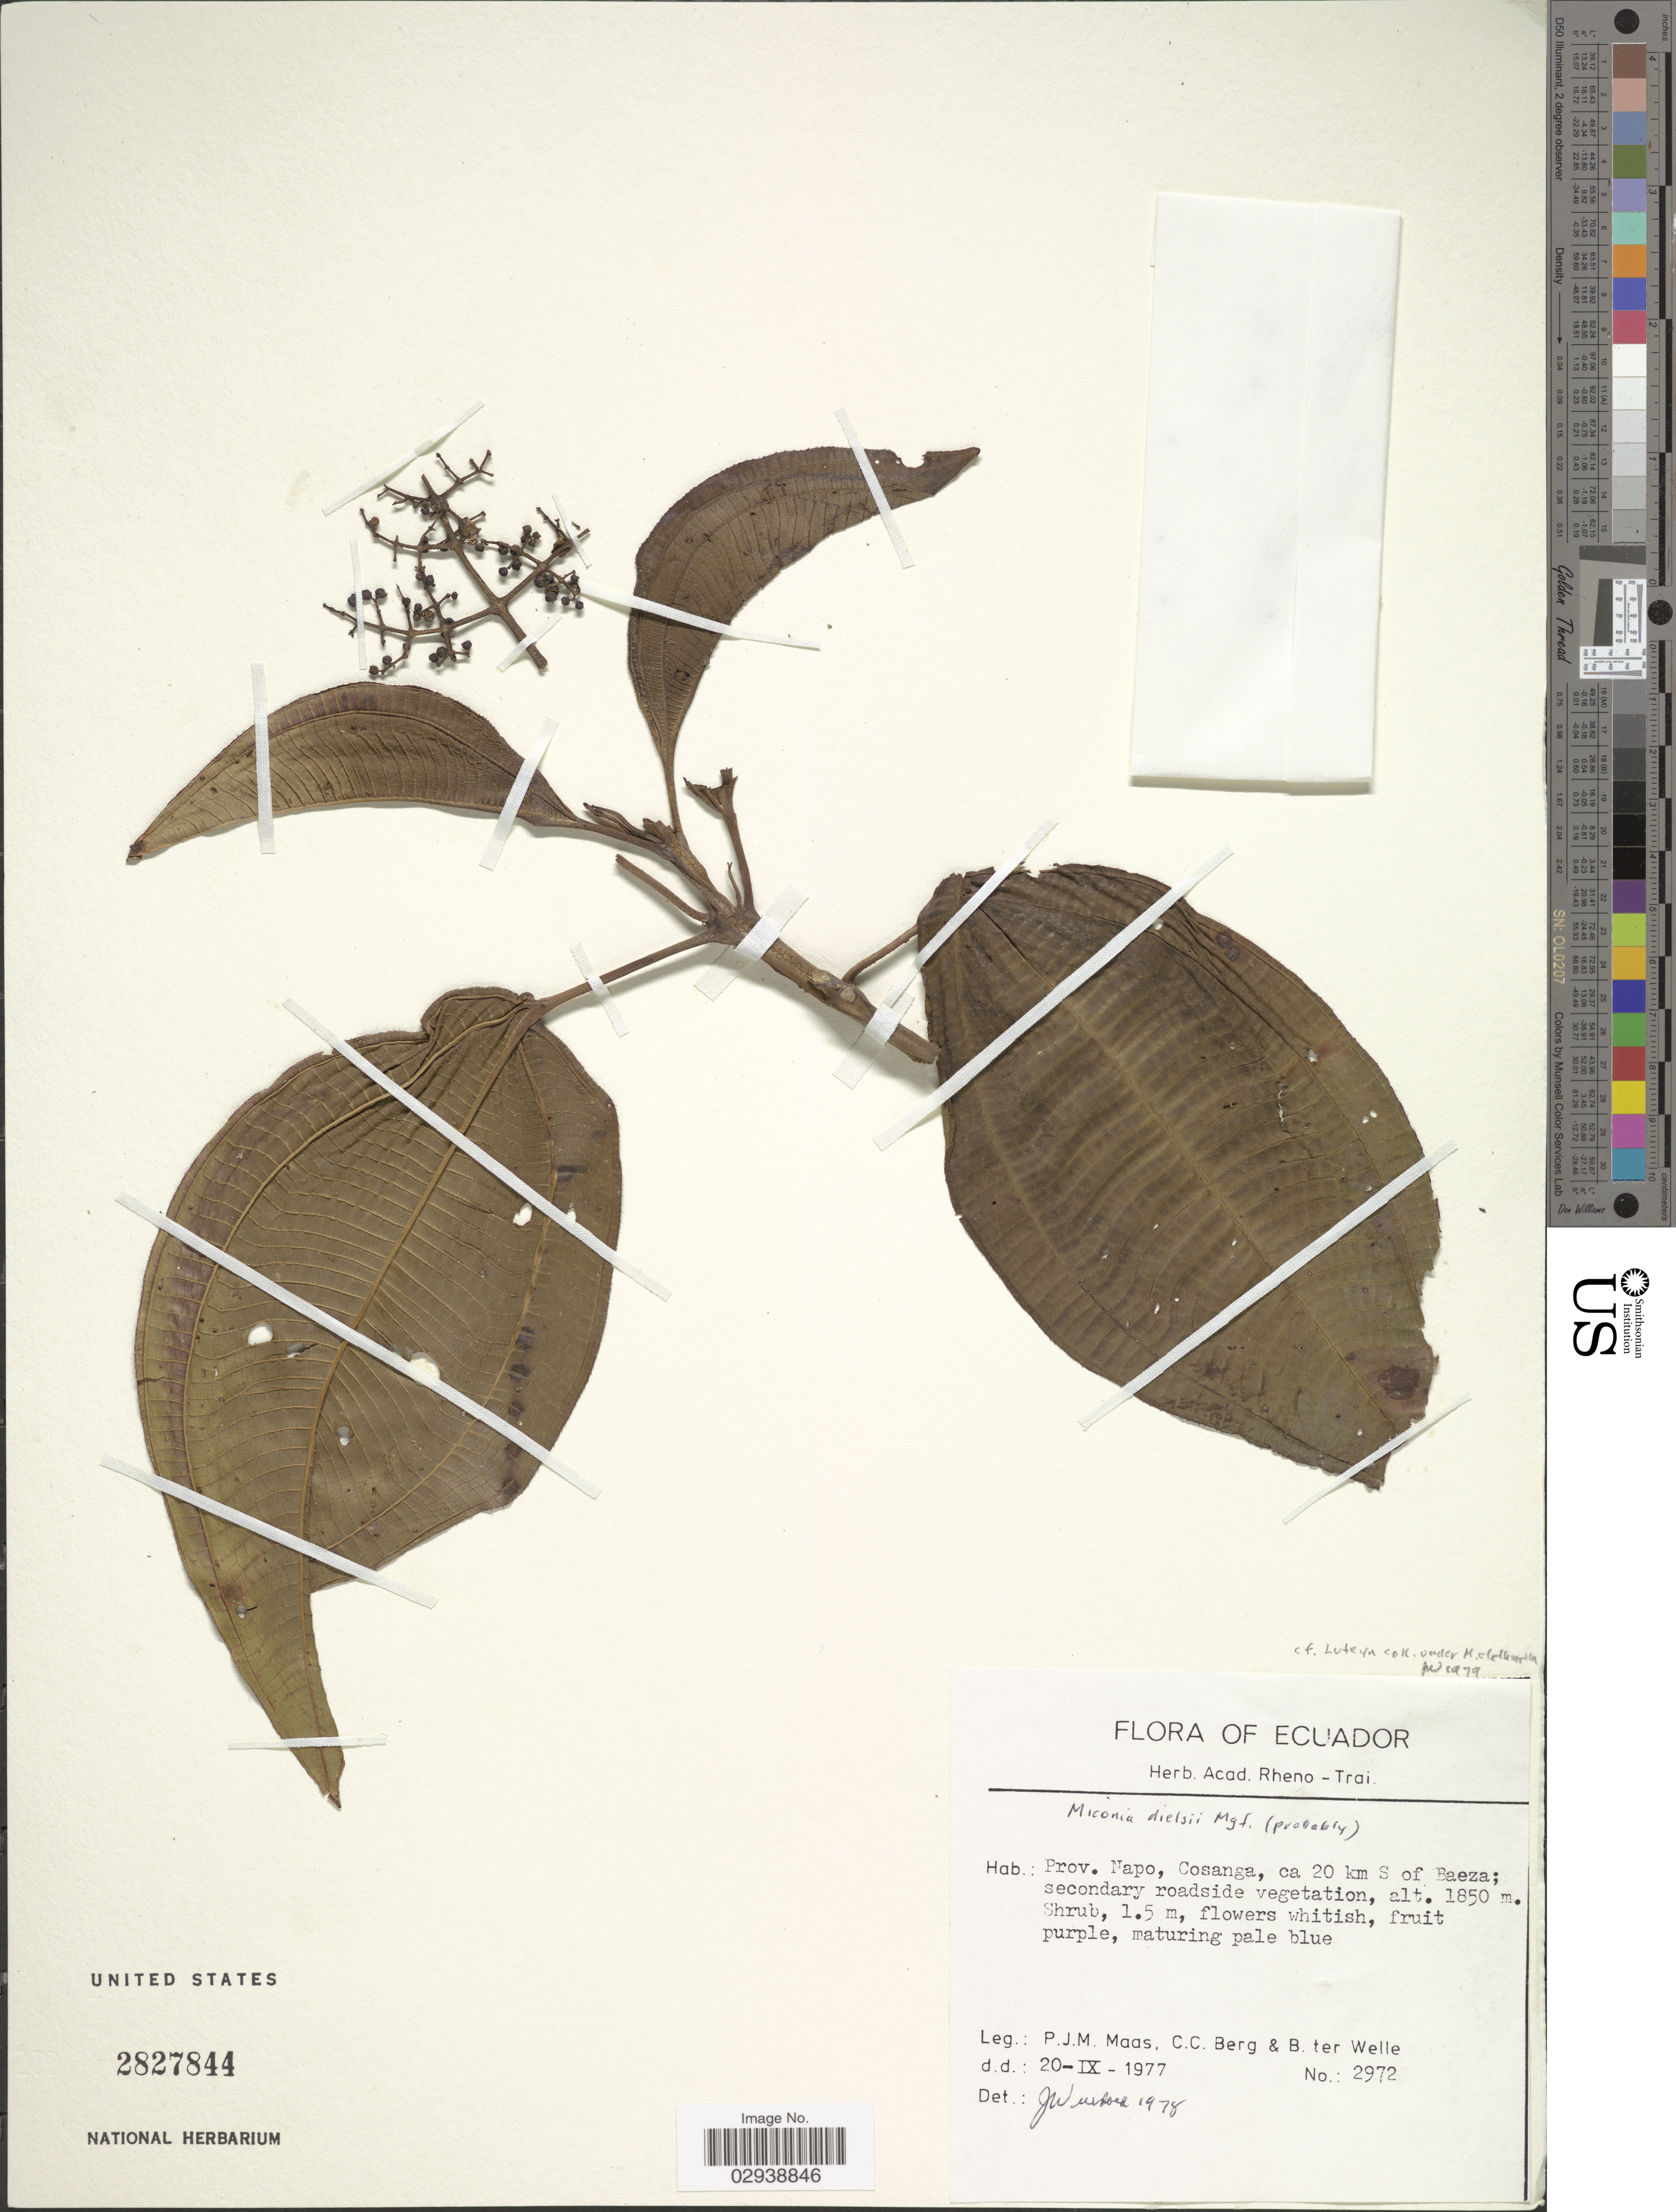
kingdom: Plantae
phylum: Tracheophyta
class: Magnoliopsida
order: Myrtales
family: Melastomataceae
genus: Miconia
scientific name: Miconia dielsii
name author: Markgr.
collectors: P. Maas, C. C. Berg & B. ter Welle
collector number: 2972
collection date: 1977-09-20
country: Ecuador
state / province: Napo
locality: Prov. Napo, Cosanga, ca 20 km S of Baeza.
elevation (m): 1850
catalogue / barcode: US 2827844